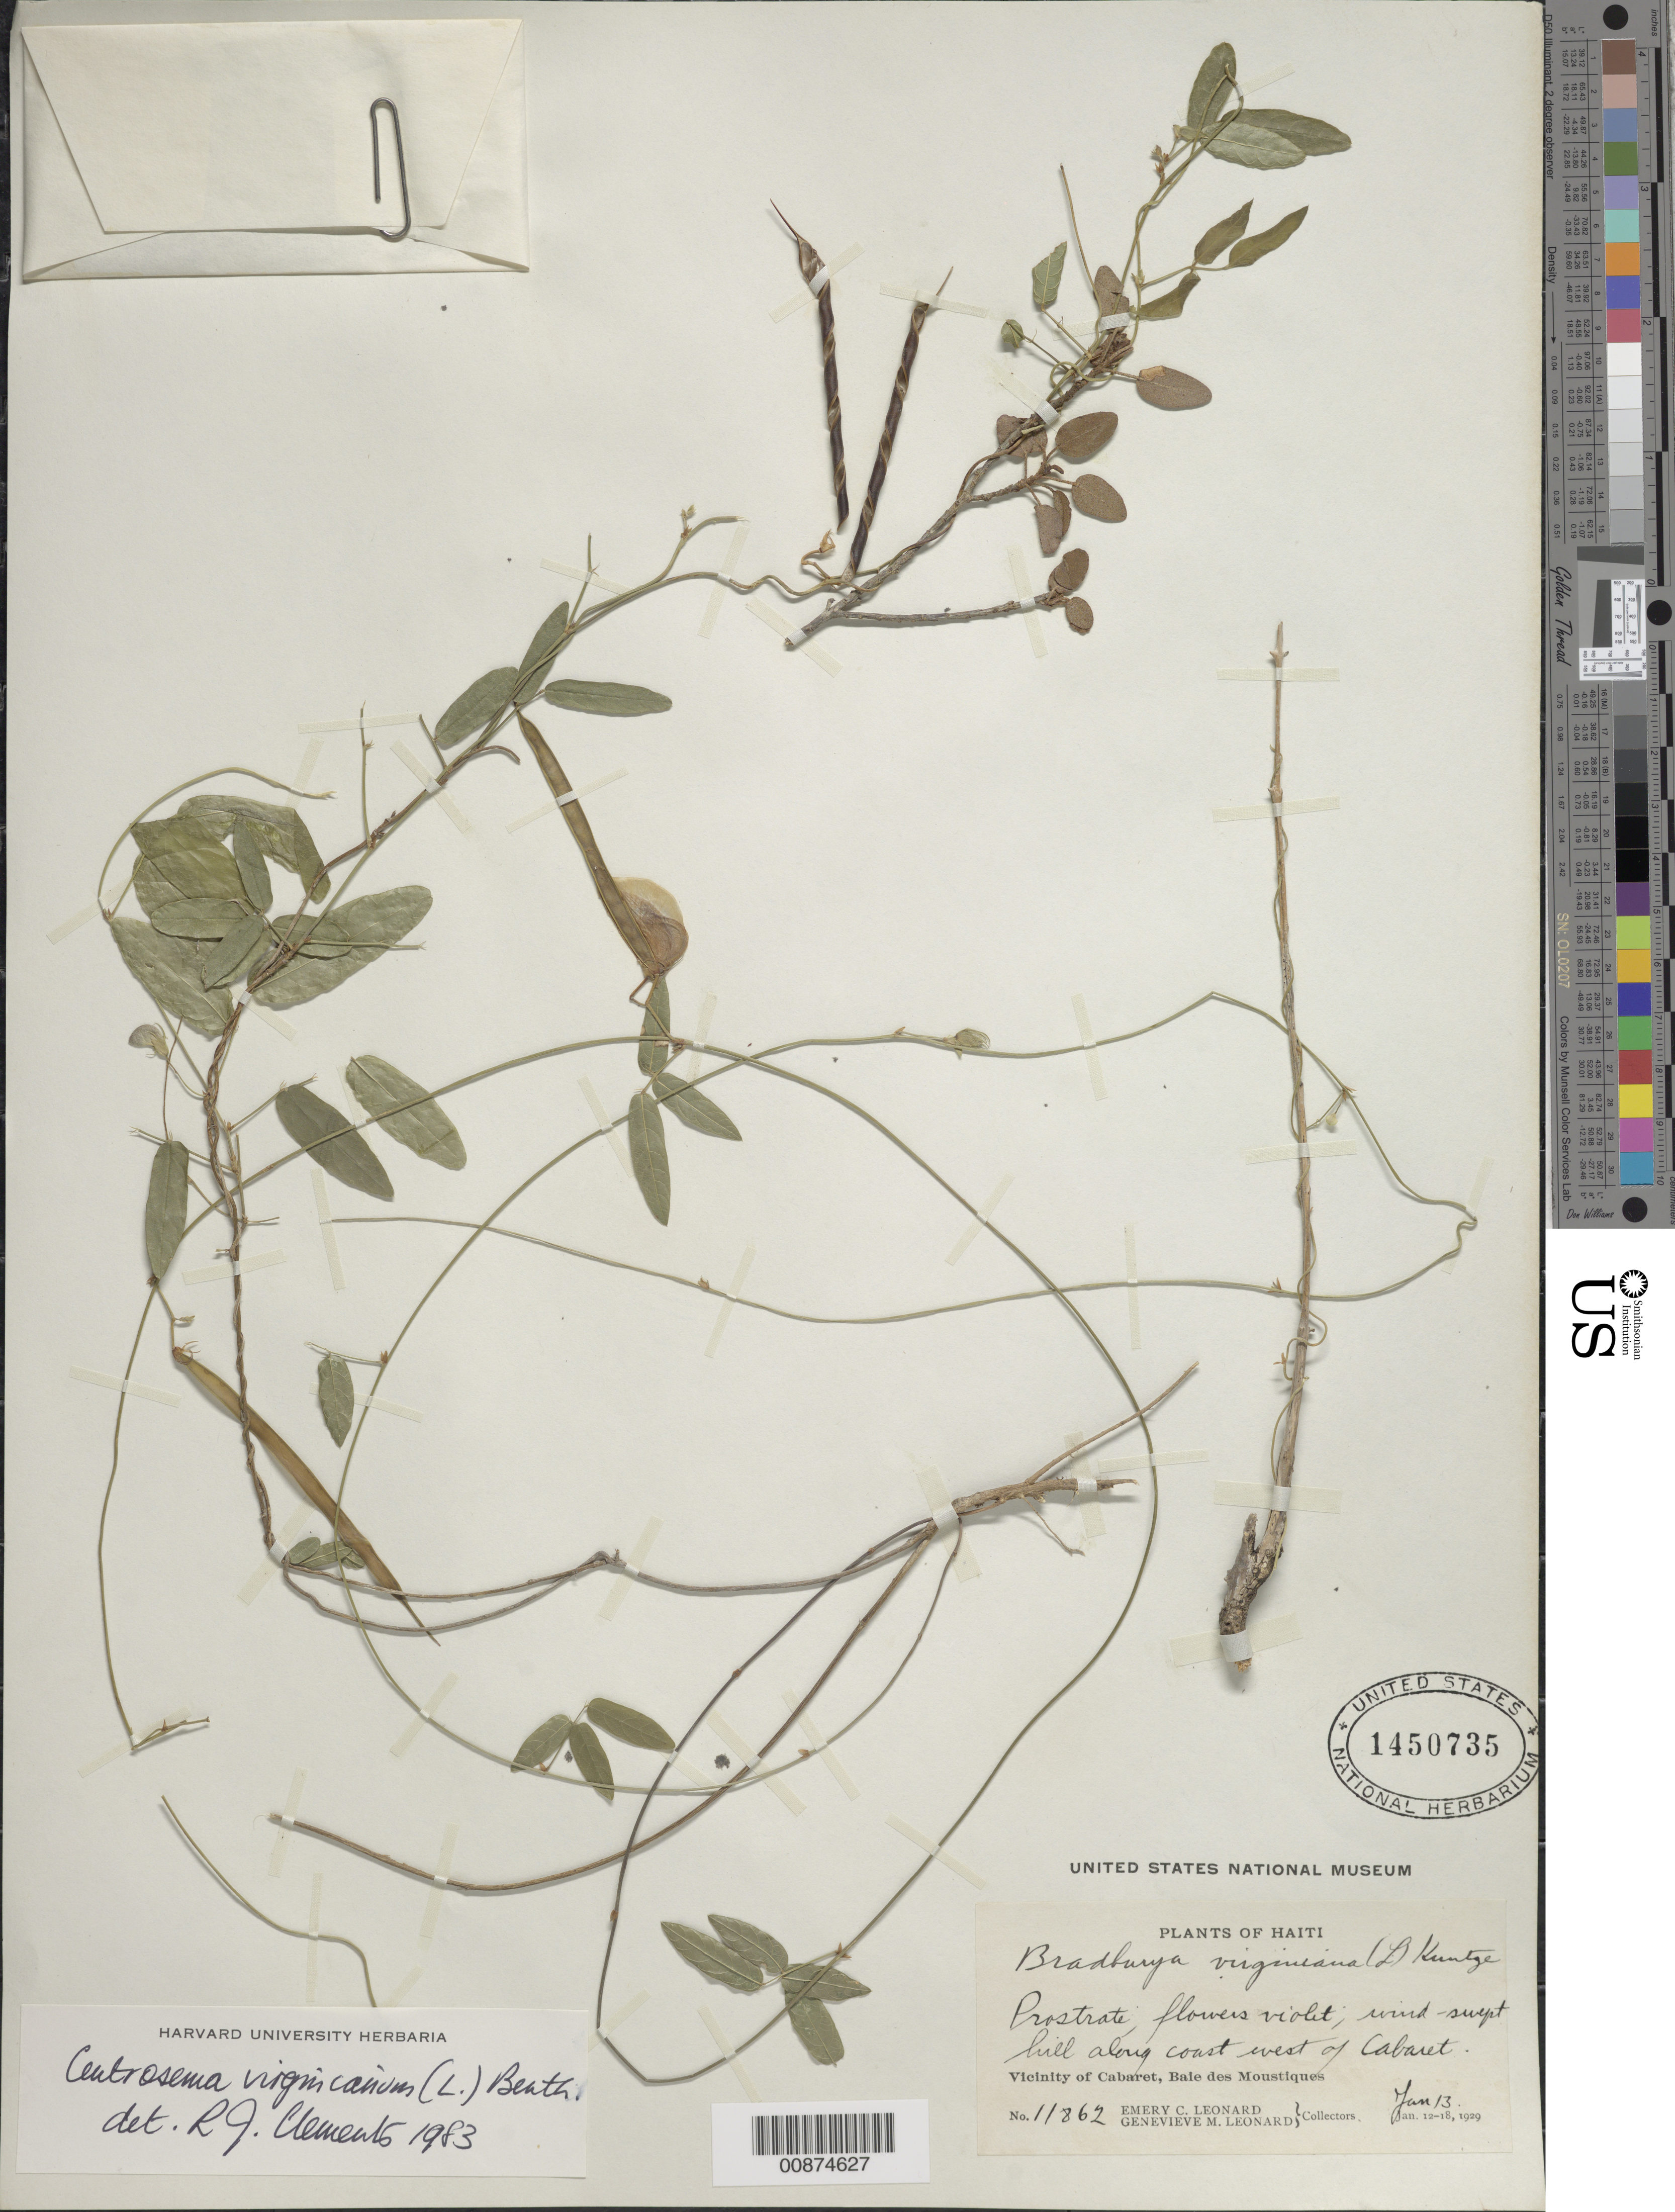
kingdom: Plantae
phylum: Tracheophyta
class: Magnoliopsida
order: Fabales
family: Fabaceae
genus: Centrosema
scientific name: Centrosema virginianum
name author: (L.) Benth.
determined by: Clements, R. J.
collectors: E. C. Leonard & G. M. Leonard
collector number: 11862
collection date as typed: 13 Jan 1929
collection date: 1929-01-13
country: Haiti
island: Hispaniola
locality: Vicinity of Cabaret, Baie des Moustiques. Along coast west of Cabaret.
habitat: Wind-swept hill along coast.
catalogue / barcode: US 1450735